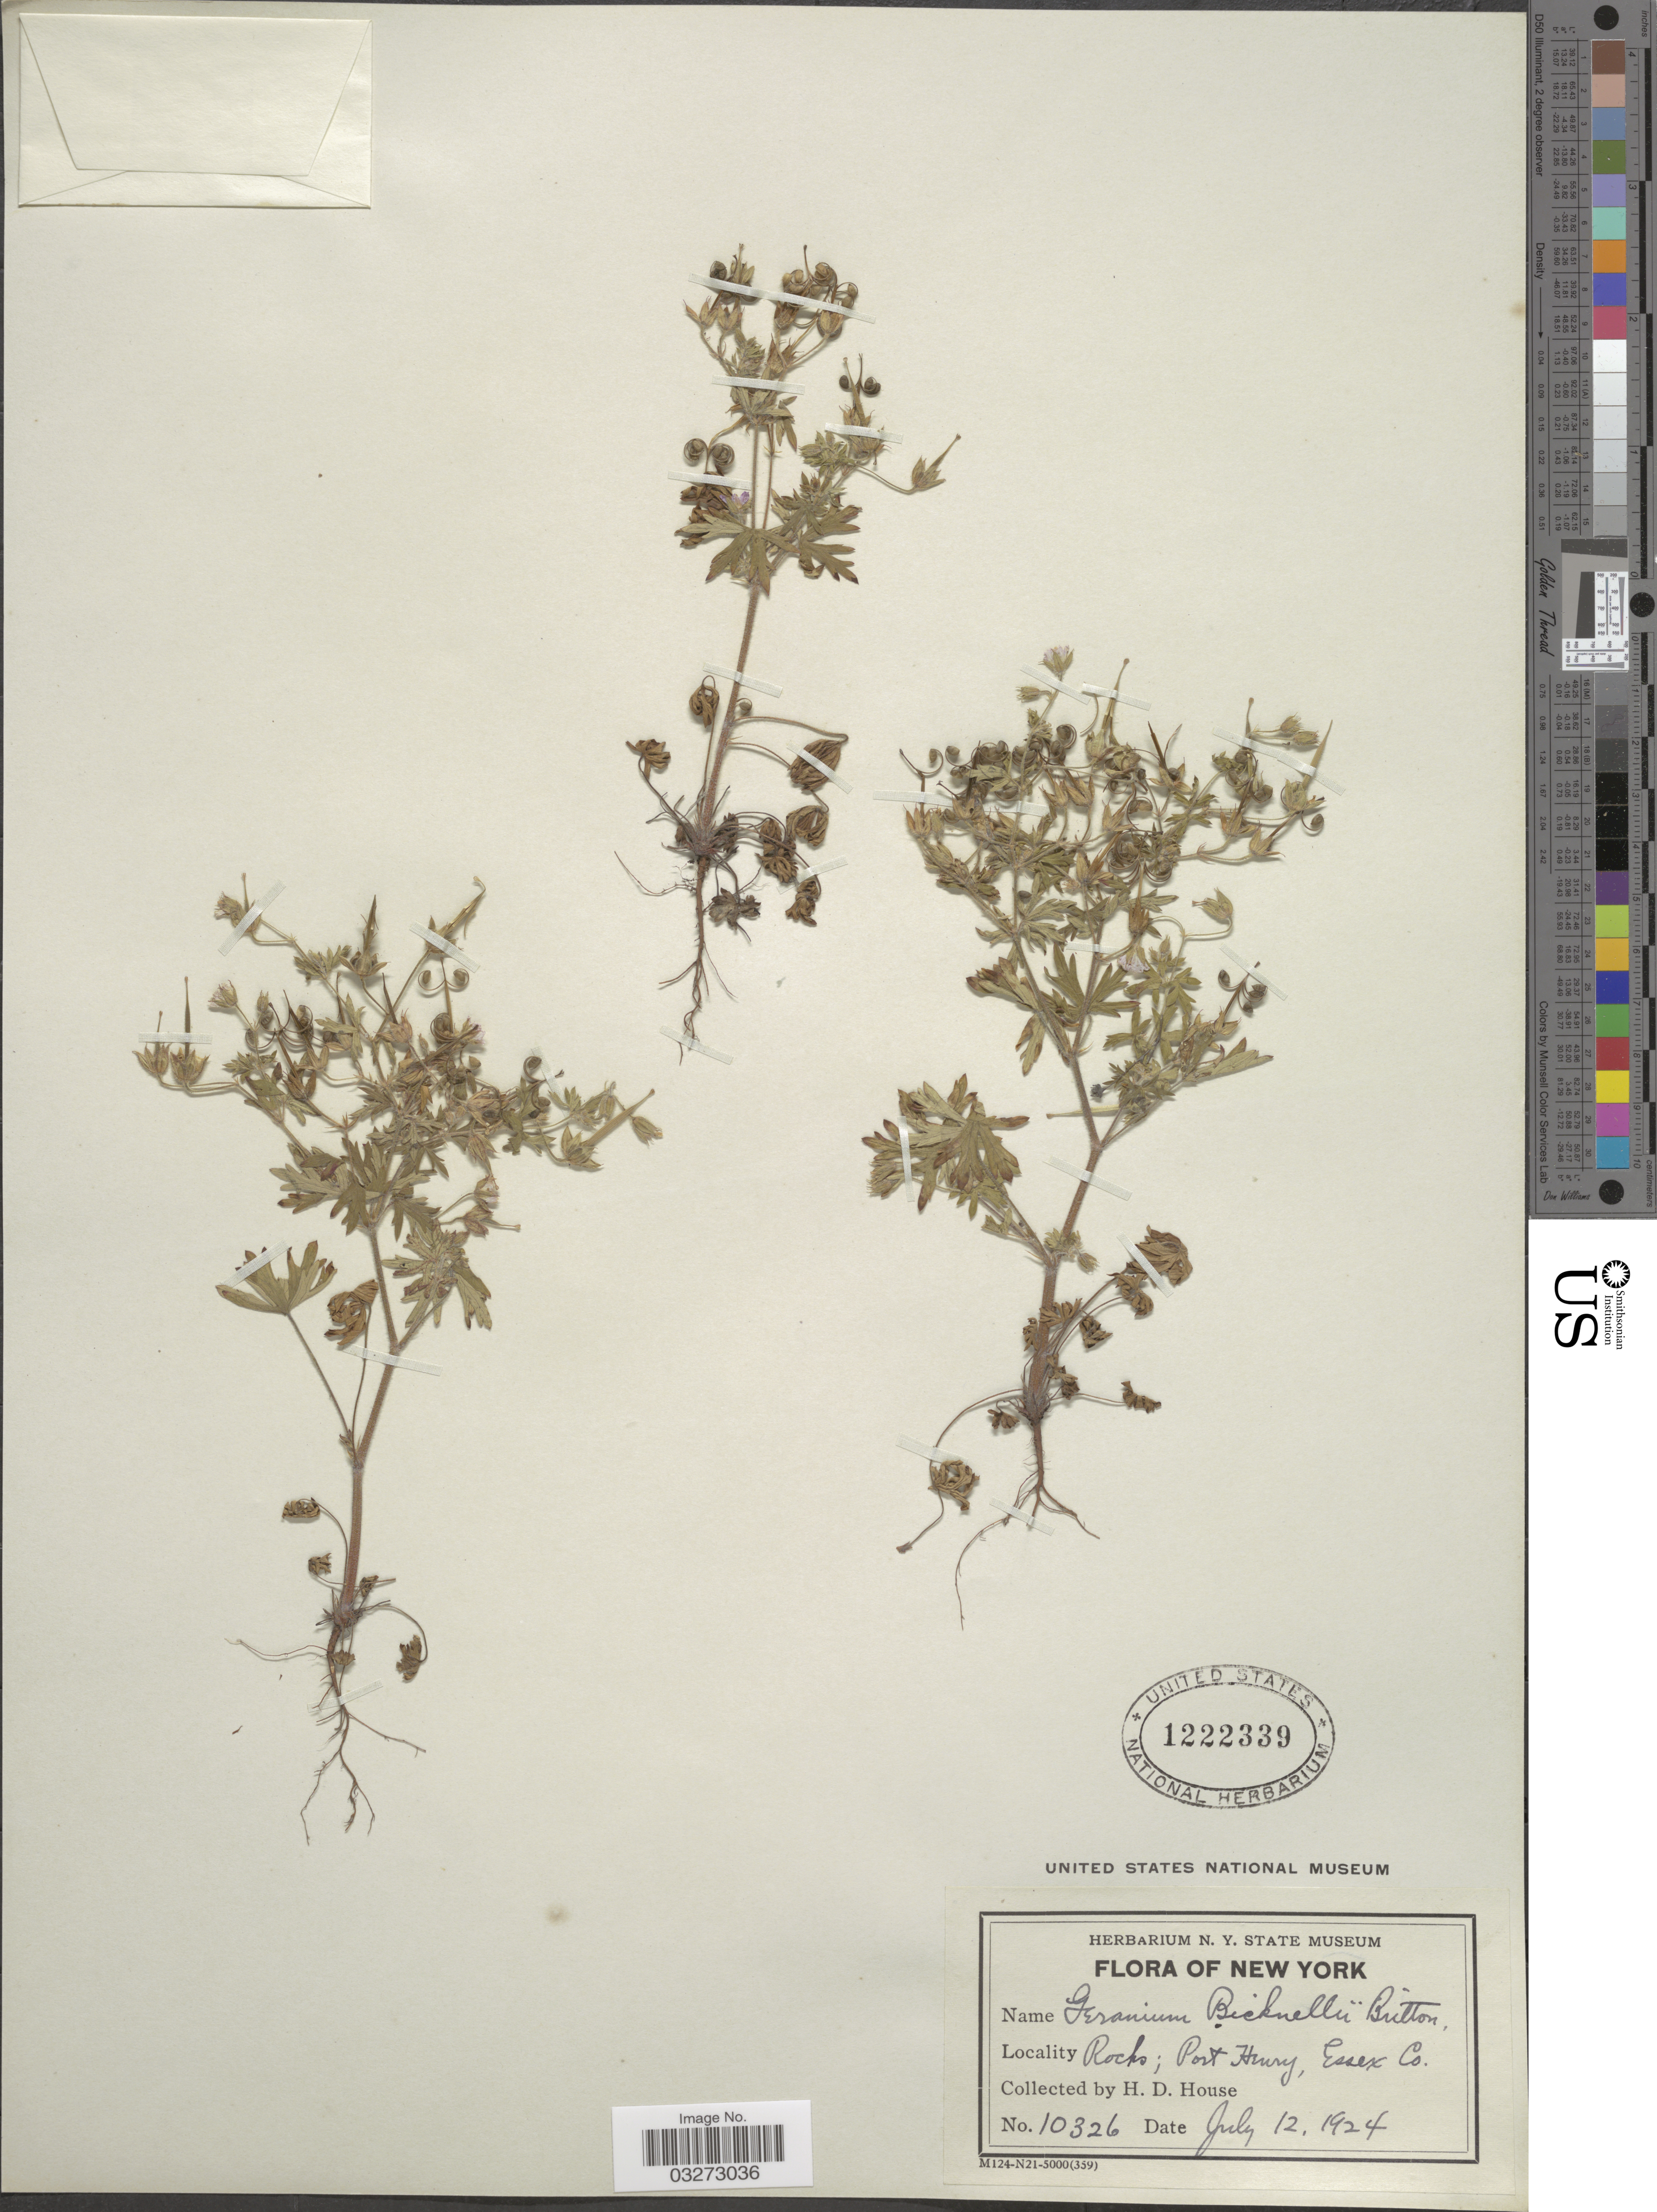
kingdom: Plantae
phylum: Tracheophyta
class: Magnoliopsida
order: Geraniales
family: Geraniaceae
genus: Geranium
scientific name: Geranium bicknellii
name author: Britton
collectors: H. D. House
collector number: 10326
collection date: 1924-07-12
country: United States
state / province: New York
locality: Rocks; Port Henry, Essex Co.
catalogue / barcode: US 1222339